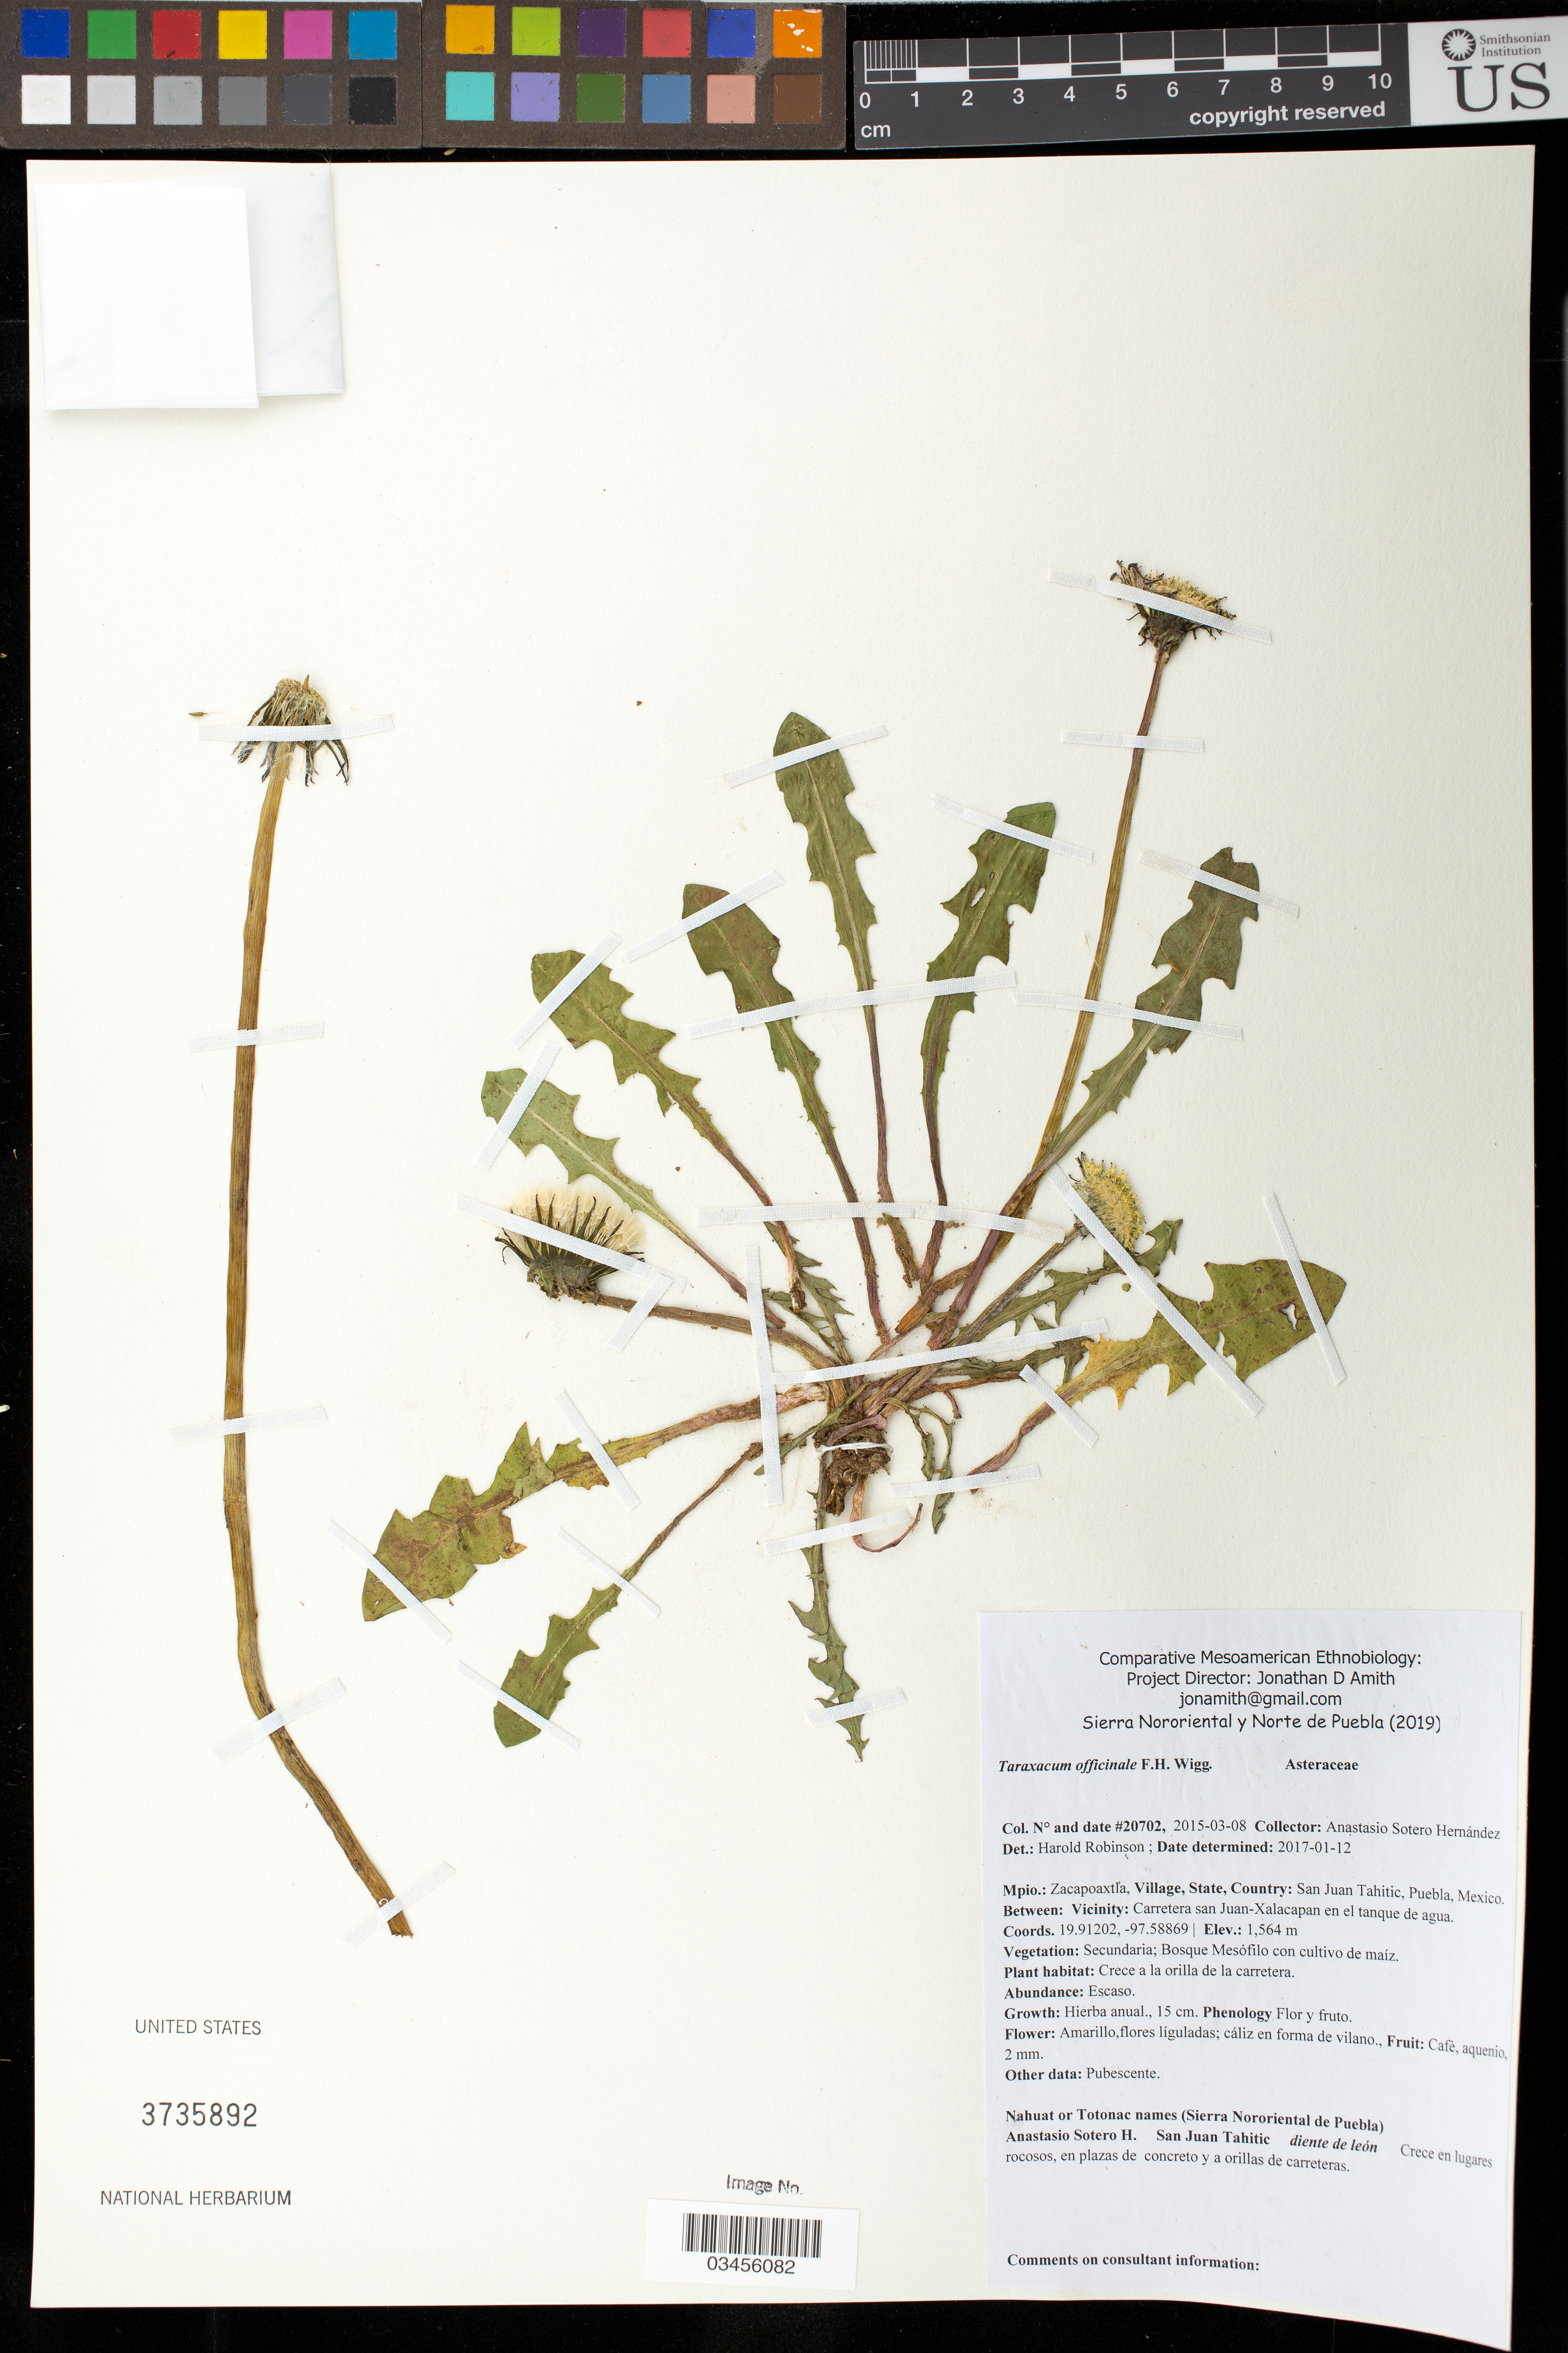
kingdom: Plantae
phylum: Tracheophyta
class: Magnoliopsida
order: Asterales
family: Asteraceae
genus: Taraxacum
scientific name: Taraxacum officinale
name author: G.H. Weber ex F.H. Wigg.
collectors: A. Sotero H.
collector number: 20702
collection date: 2015-03-08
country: México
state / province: Puebla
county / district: Zacapoaxtla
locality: PUEBLO: San Juan Tahitic; LOCALIDAD EXACTA: Carretera san Juan-Xalacapan en el tanque de agua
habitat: Bosque mesófilo con cultivo de maíz | Crece a la orilla de la carretera.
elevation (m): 1564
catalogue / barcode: US 3735892